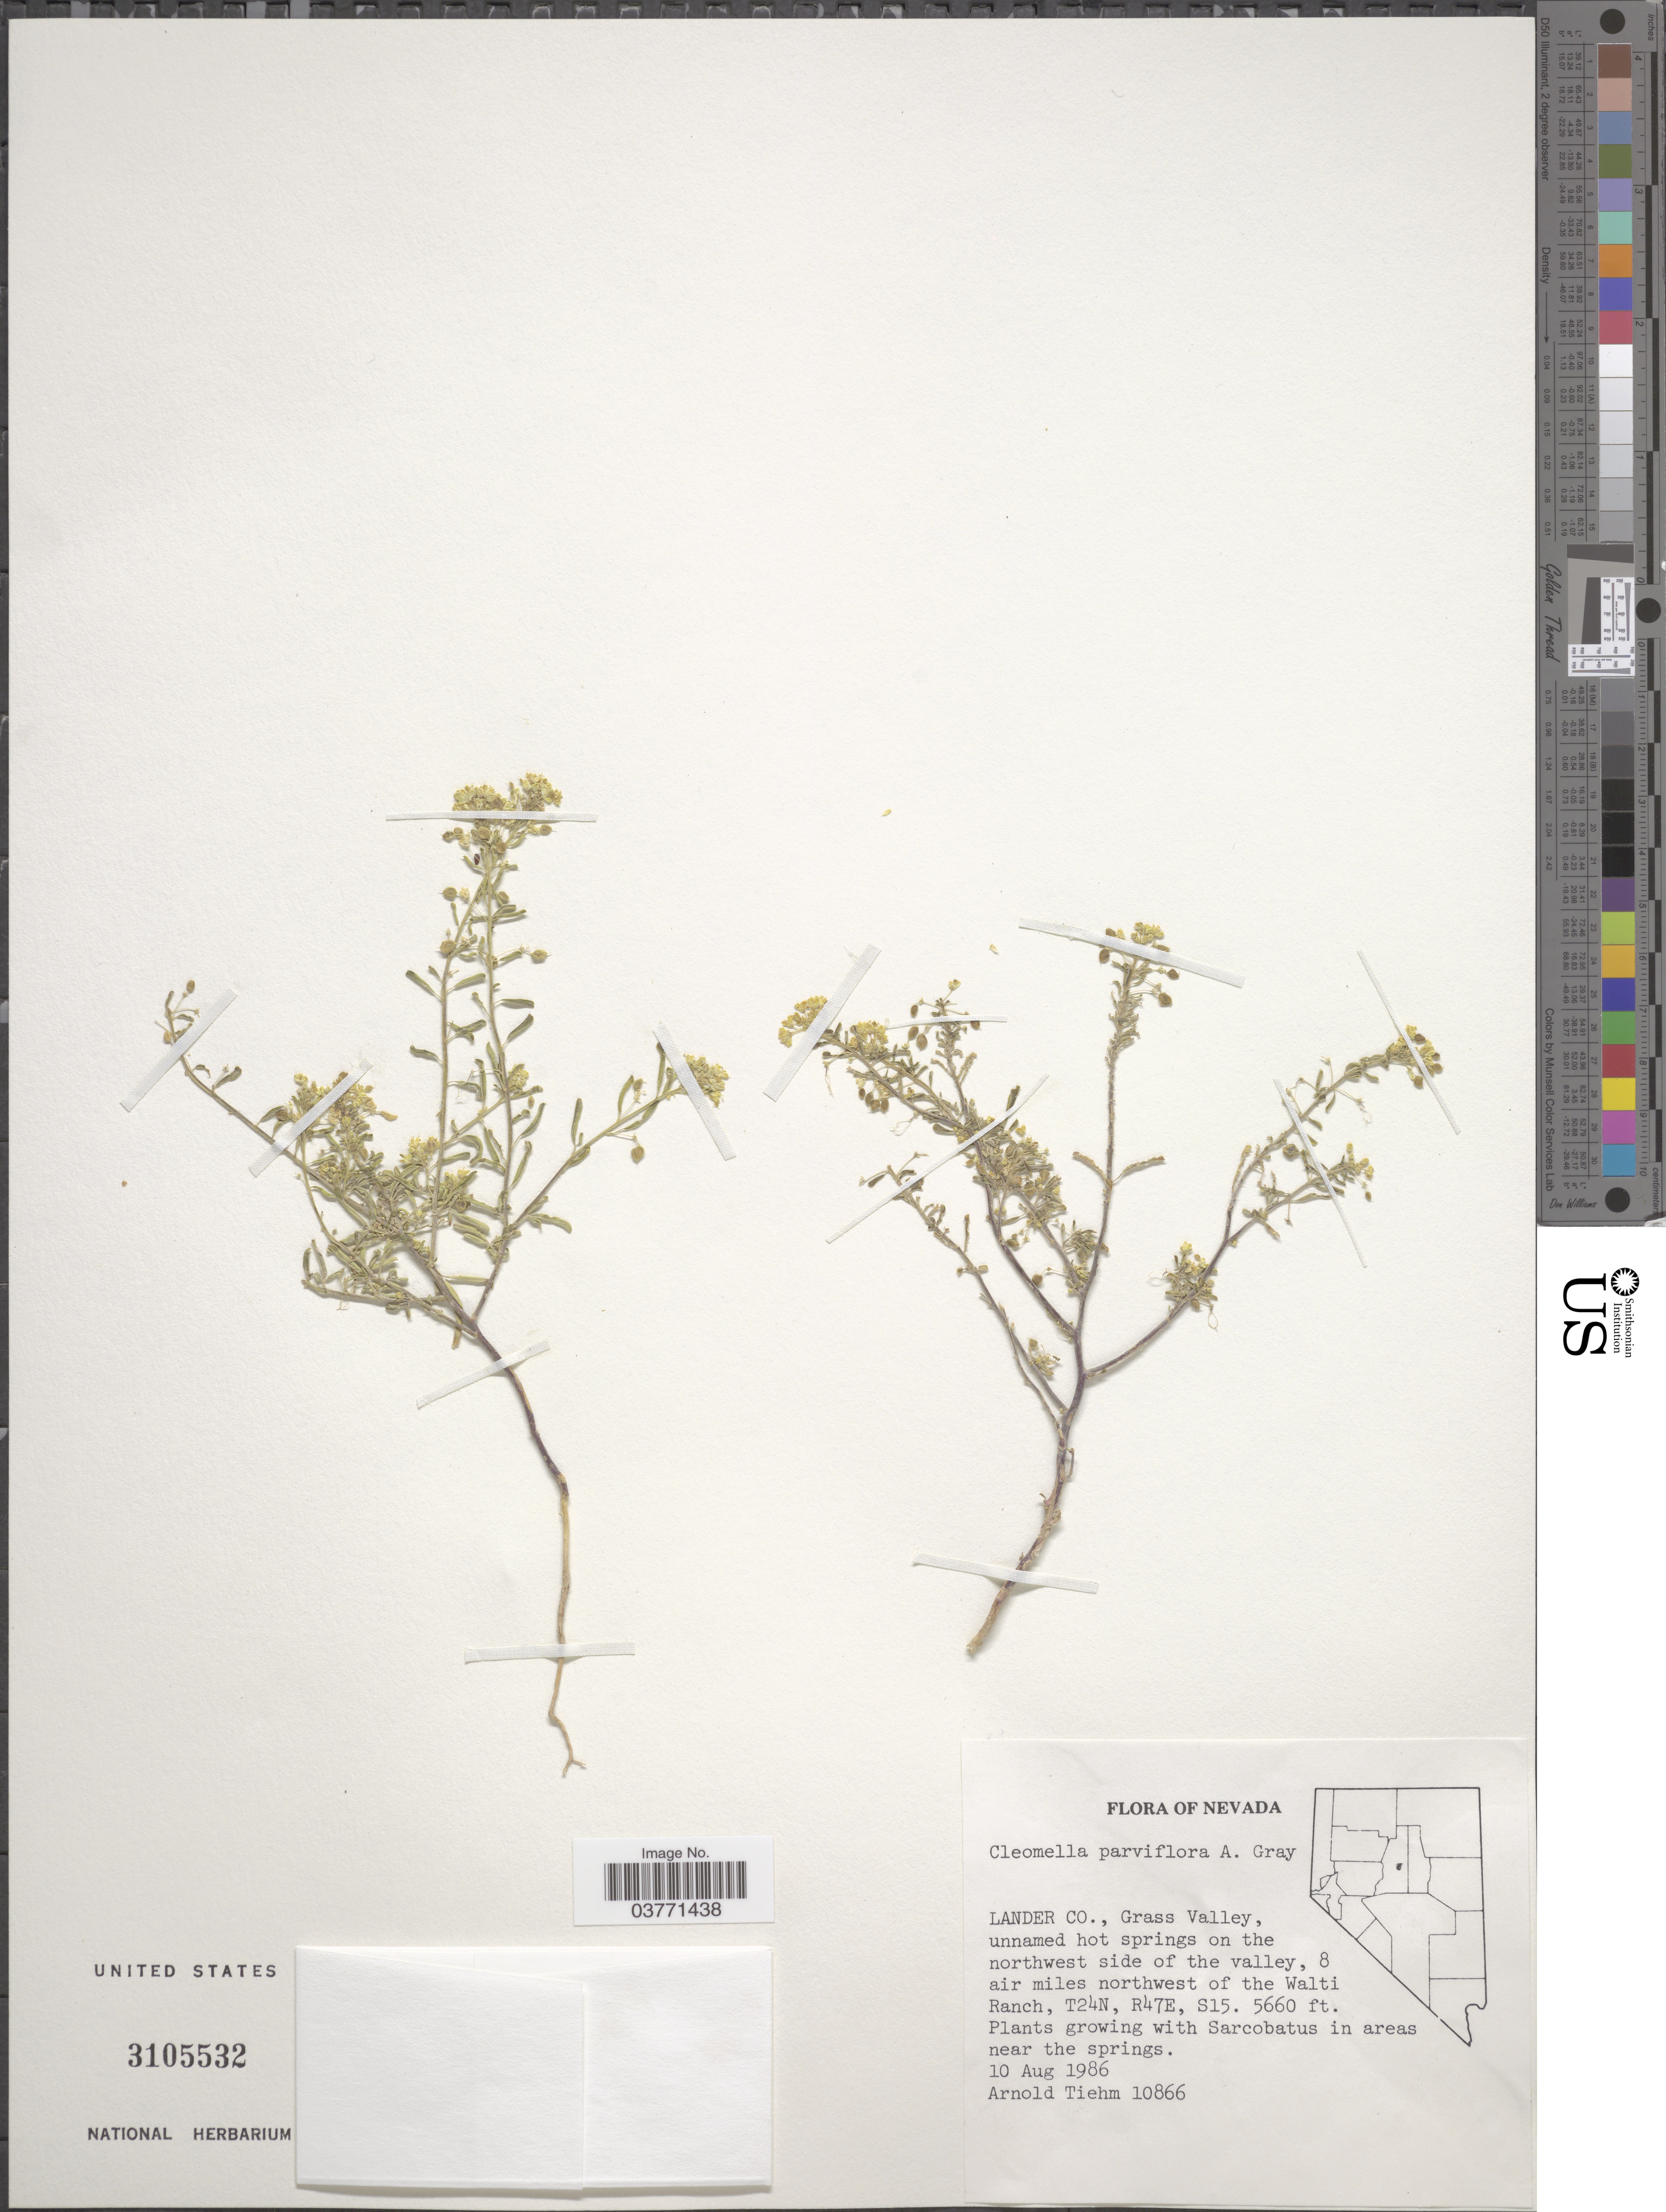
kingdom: Plantae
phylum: Tracheophyta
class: Magnoliopsida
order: Brassicales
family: Cleomaceae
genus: Cleomella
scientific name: Cleomella parviflora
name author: A. Gray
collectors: A. Tiehm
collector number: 10866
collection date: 1986-08-10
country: United States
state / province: Nevada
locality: Lander Co., Grass Valley, unnamed hot springs on the northwest side of the valley, 8 air miles northwest of the Walti Ranch, T24N, R47E, S15.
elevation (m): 1725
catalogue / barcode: US 3105532